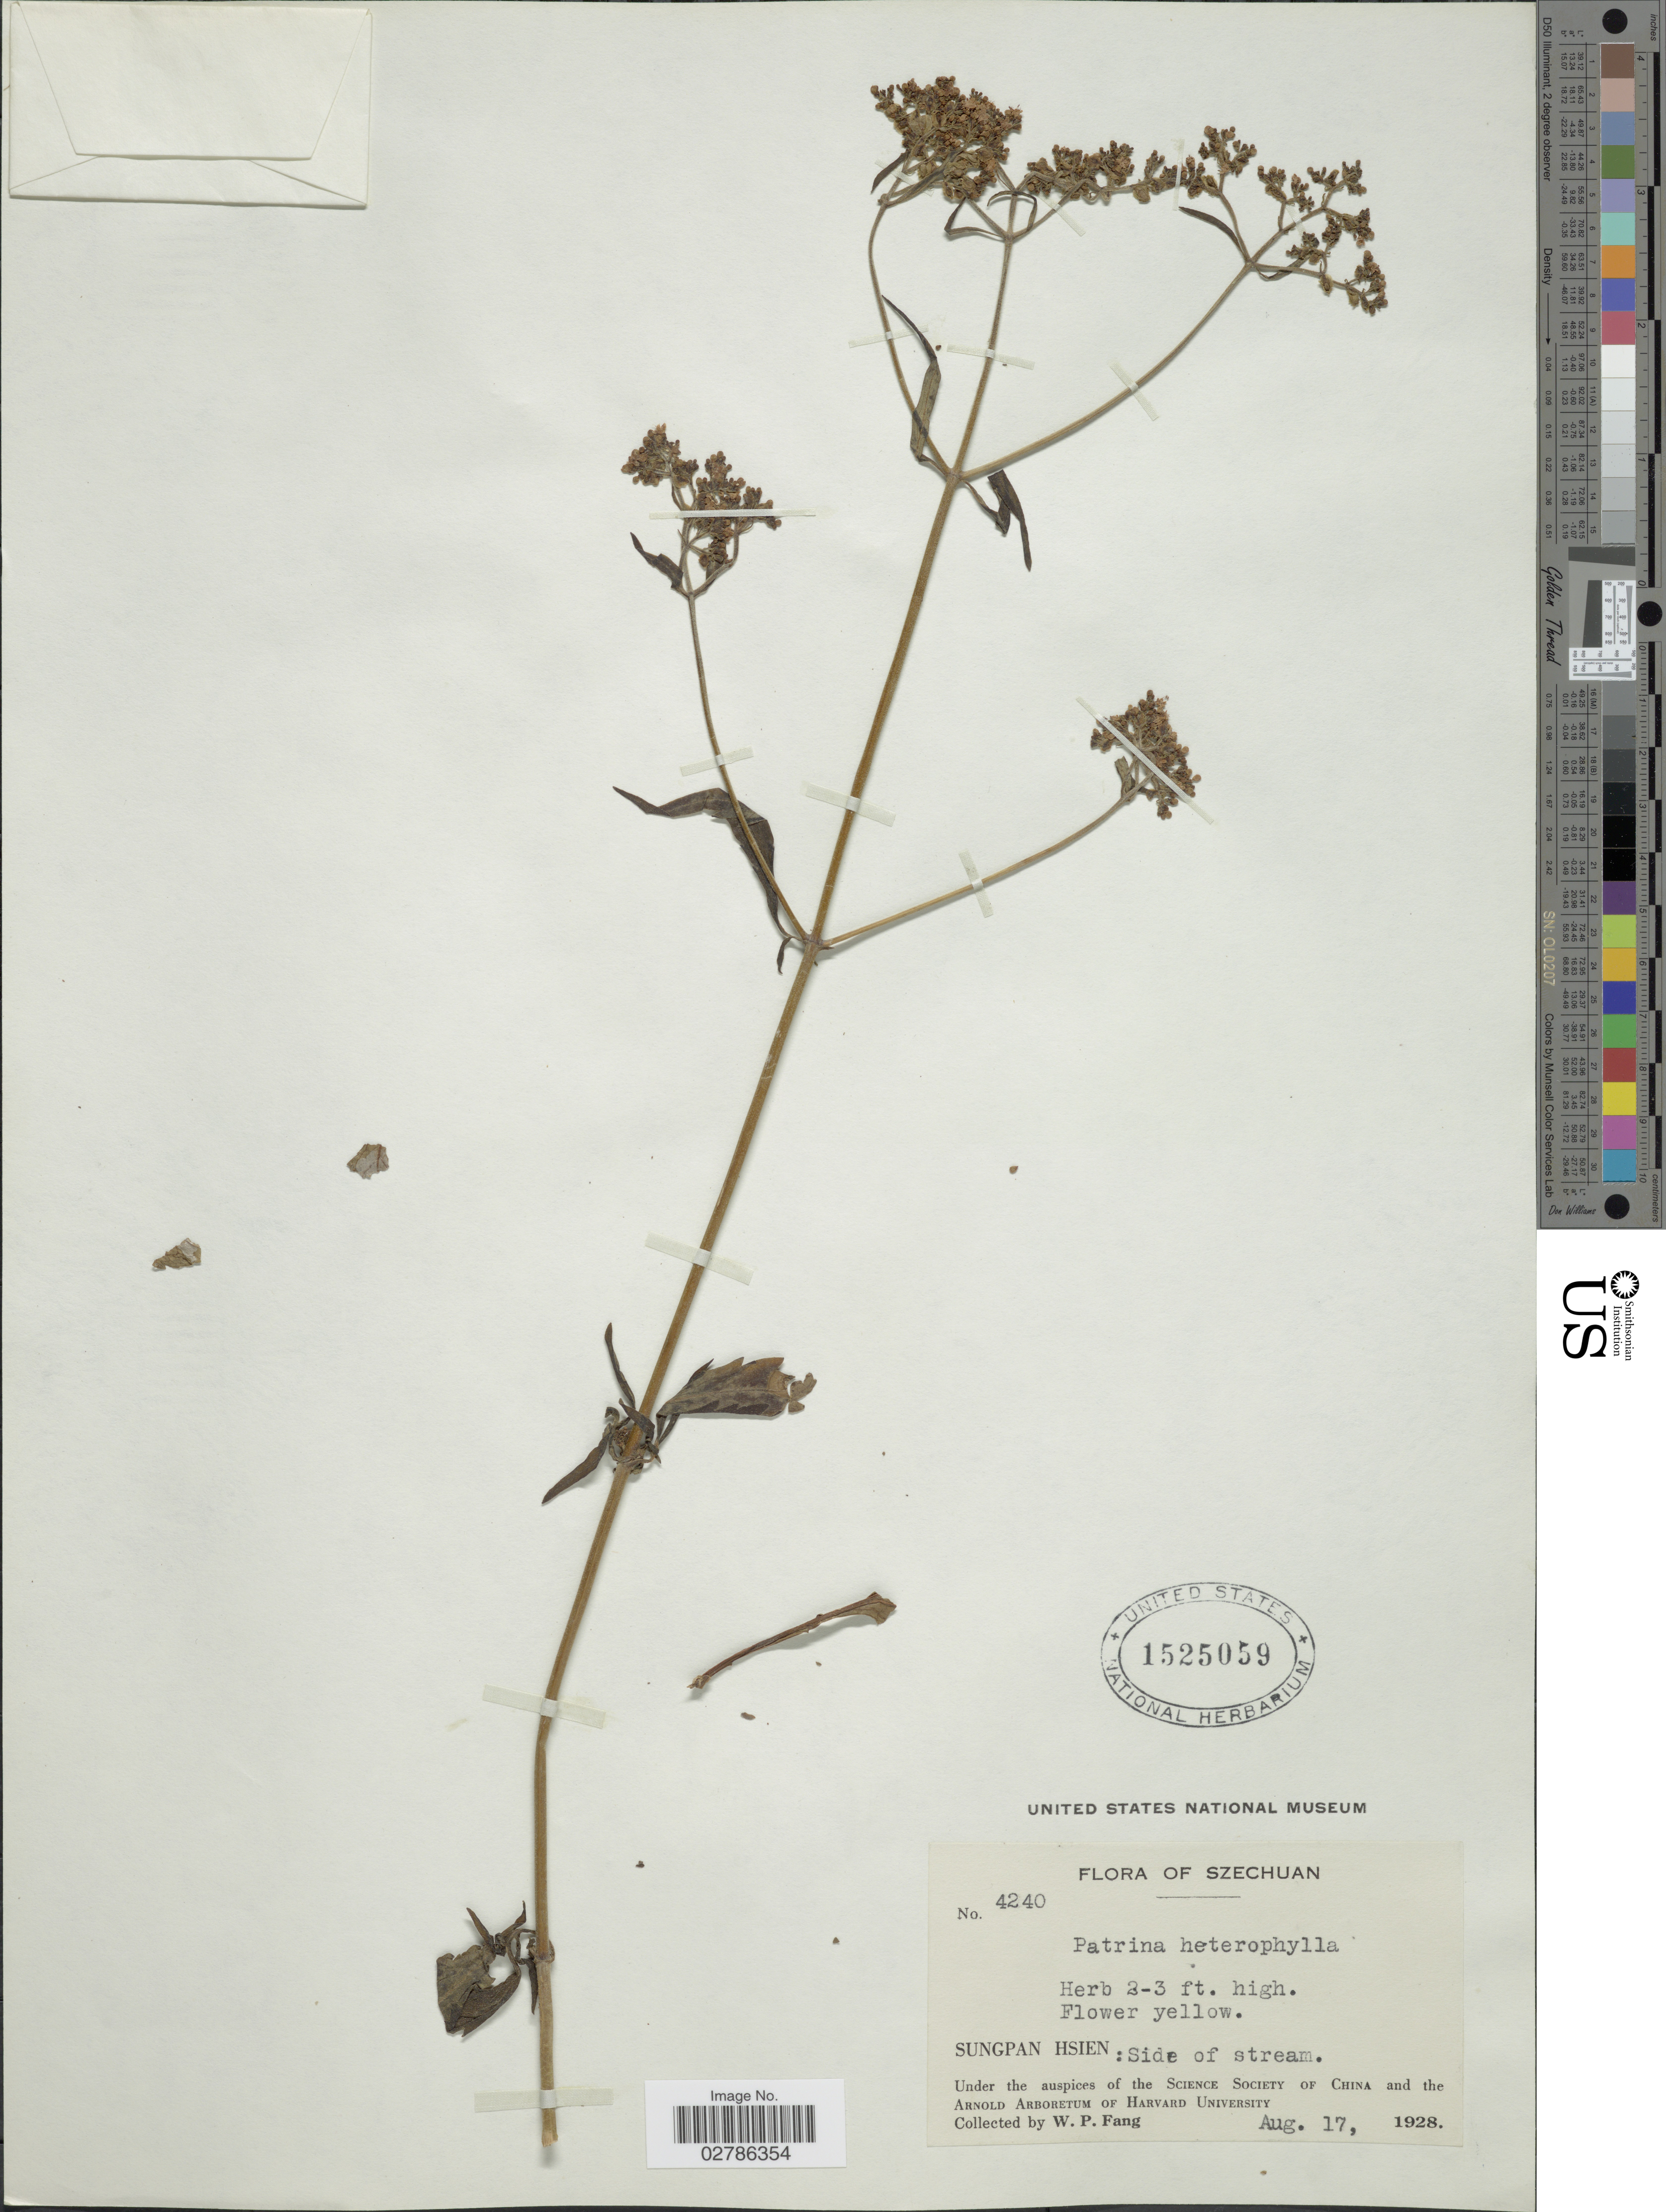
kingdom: Plantae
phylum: Tracheophyta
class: Magnoliopsida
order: Dipsacales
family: Caprifoliaceae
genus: Patrinia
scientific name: Patrinia heterophylla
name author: Bunge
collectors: W. P. Fang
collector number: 4240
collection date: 1928-08-17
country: China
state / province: Sichuan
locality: Szechuan, Sungpan Hsien: Side of stream.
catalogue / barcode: US 1525059